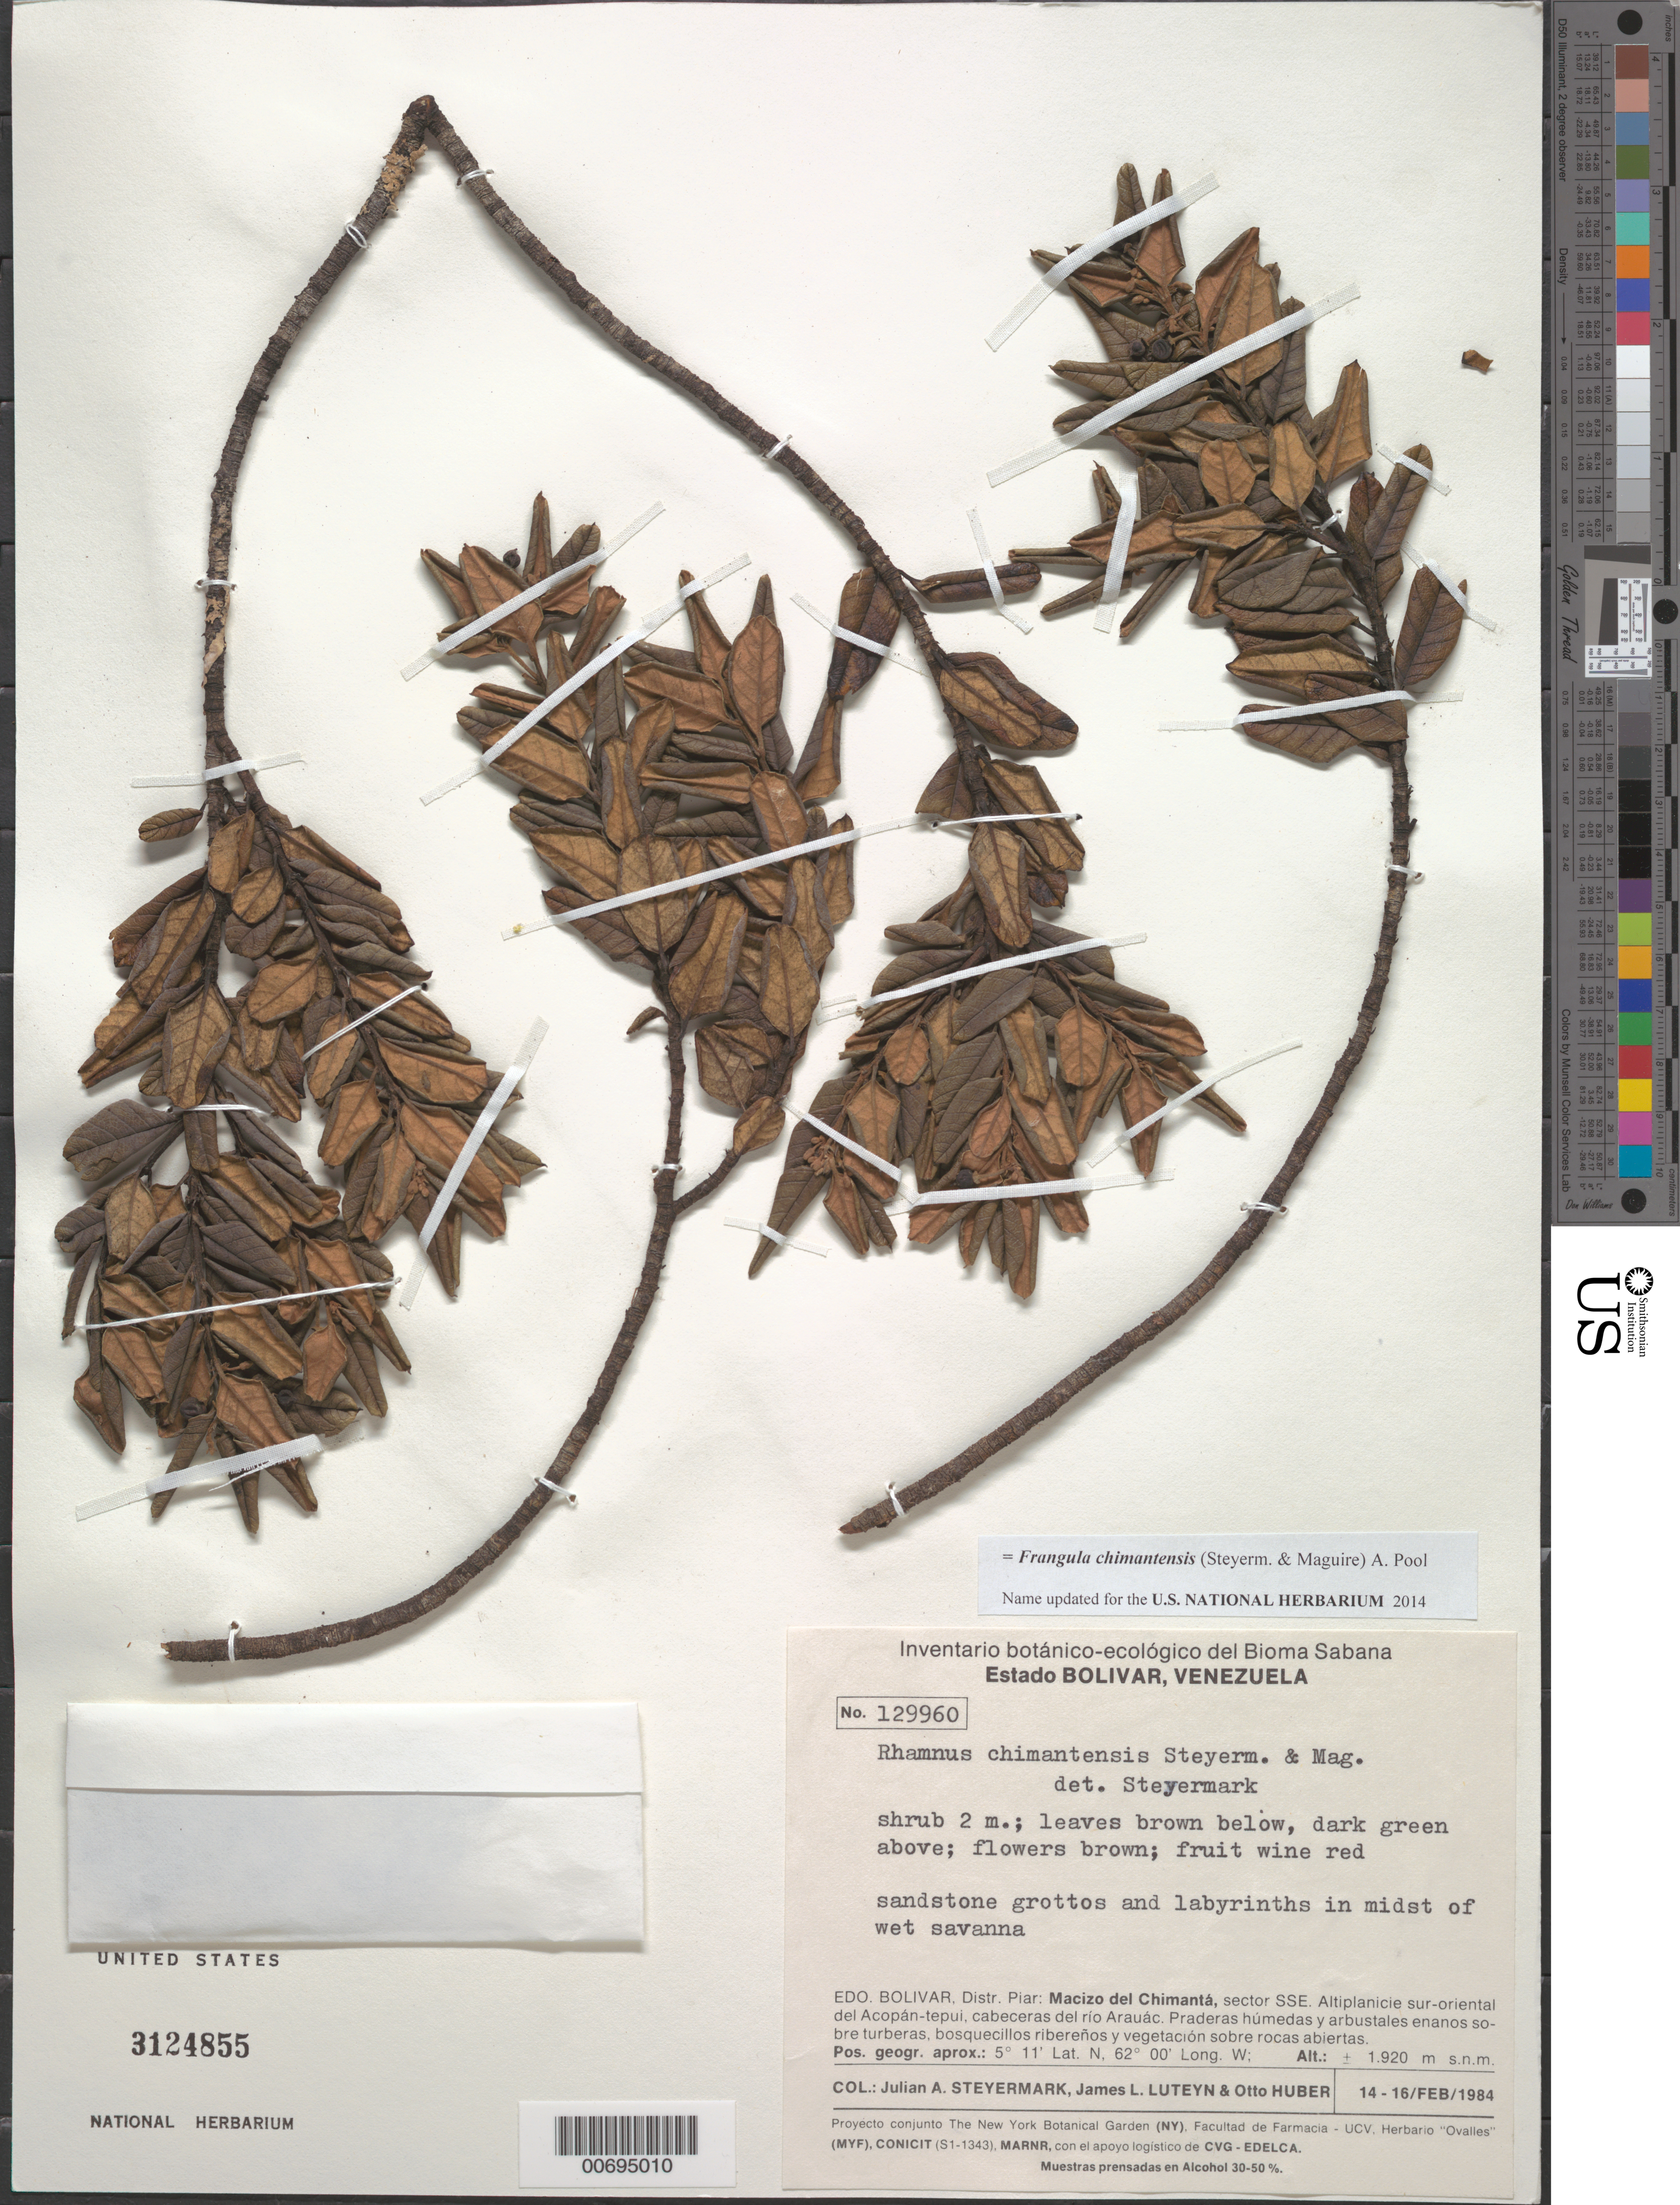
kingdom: Plantae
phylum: Tracheophyta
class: Magnoliopsida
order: Rosales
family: Rhamnaceae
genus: Frangula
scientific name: Frangula chimantensis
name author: A. Pool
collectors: J. Steyermark, J. L. Luteyn & O. Huber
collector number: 129960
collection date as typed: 14-Feb-84 to 16-Feb-84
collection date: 1984-02-14/1984-02-16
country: Venezuela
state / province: Bolívar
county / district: Piar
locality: Macizo del Chimantá, sector SSE. Altiplanicie sur-oriental del Acopán-tepuí, cabeceras del río Arauác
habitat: Sandstone grottos and labyrinths on wet savanna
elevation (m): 1920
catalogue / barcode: US 3124855